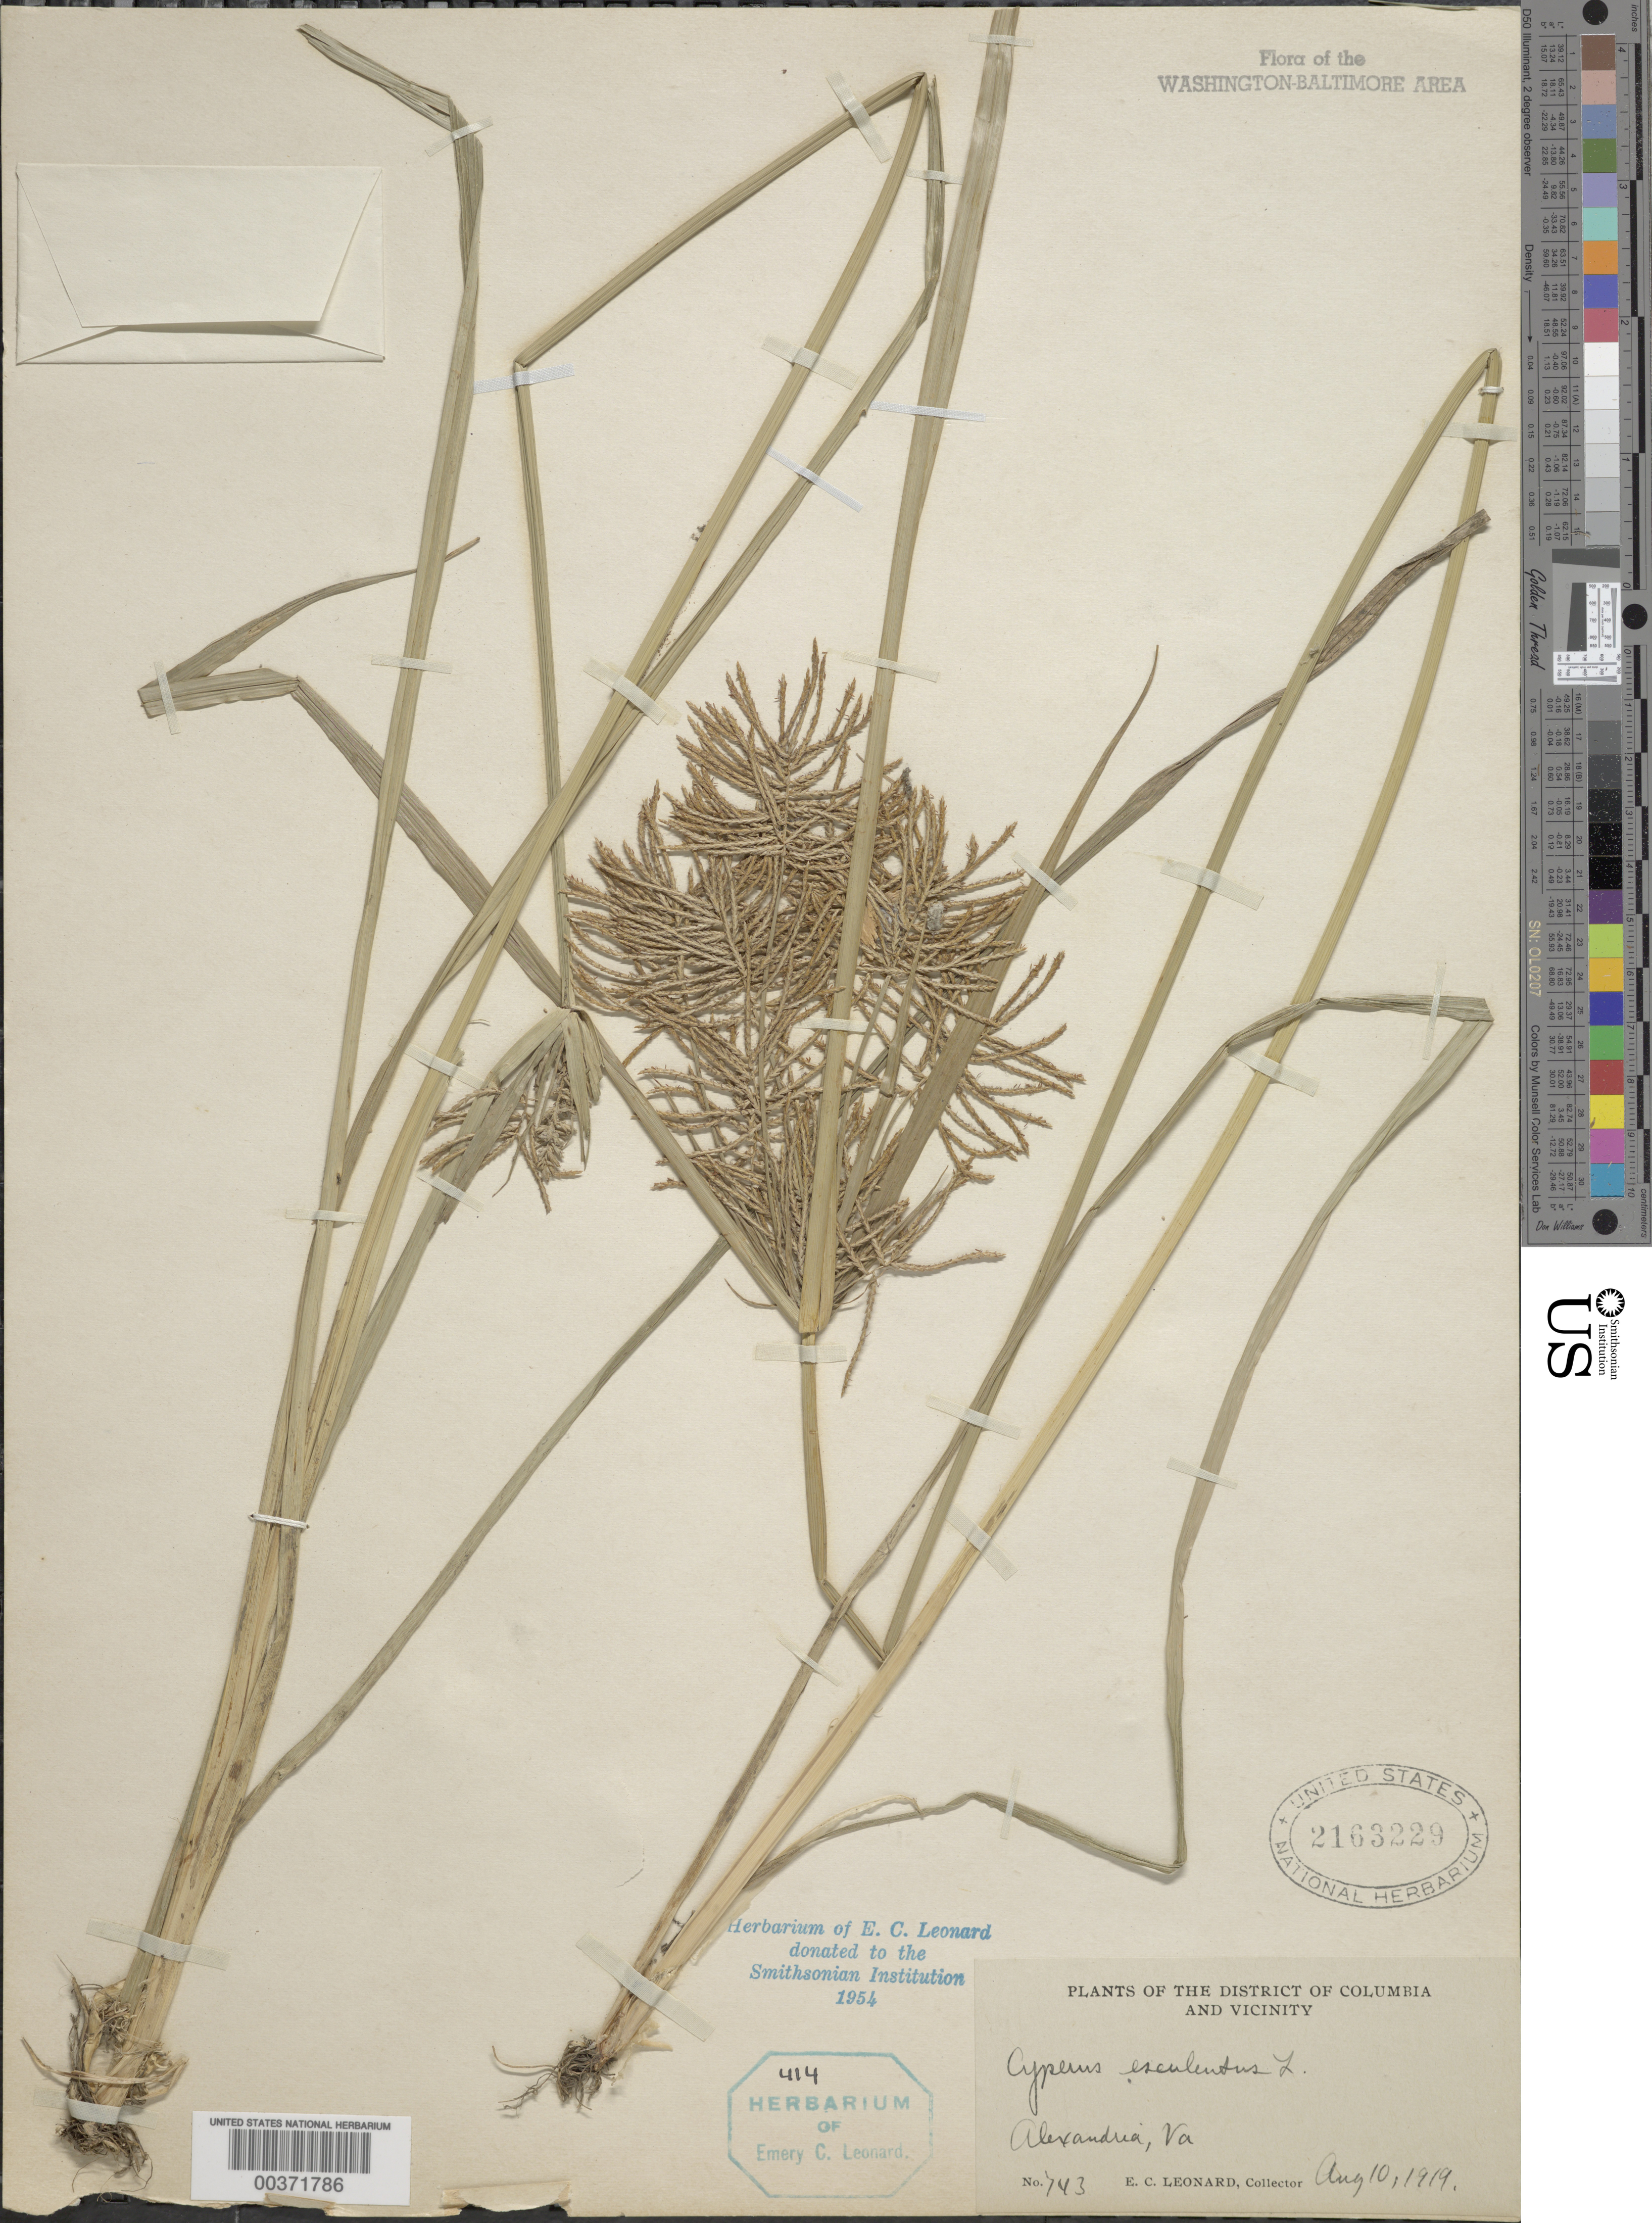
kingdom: Plantae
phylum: Tracheophyta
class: Liliopsida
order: Poales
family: Cyperaceae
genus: Cyperus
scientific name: Cyperus esculentus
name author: L.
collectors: E. C. Leonard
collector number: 743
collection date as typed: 10 Aug 1919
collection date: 1919-08-10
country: United States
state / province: Virginia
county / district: City of Alexandria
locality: Alexandria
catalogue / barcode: US 2163229